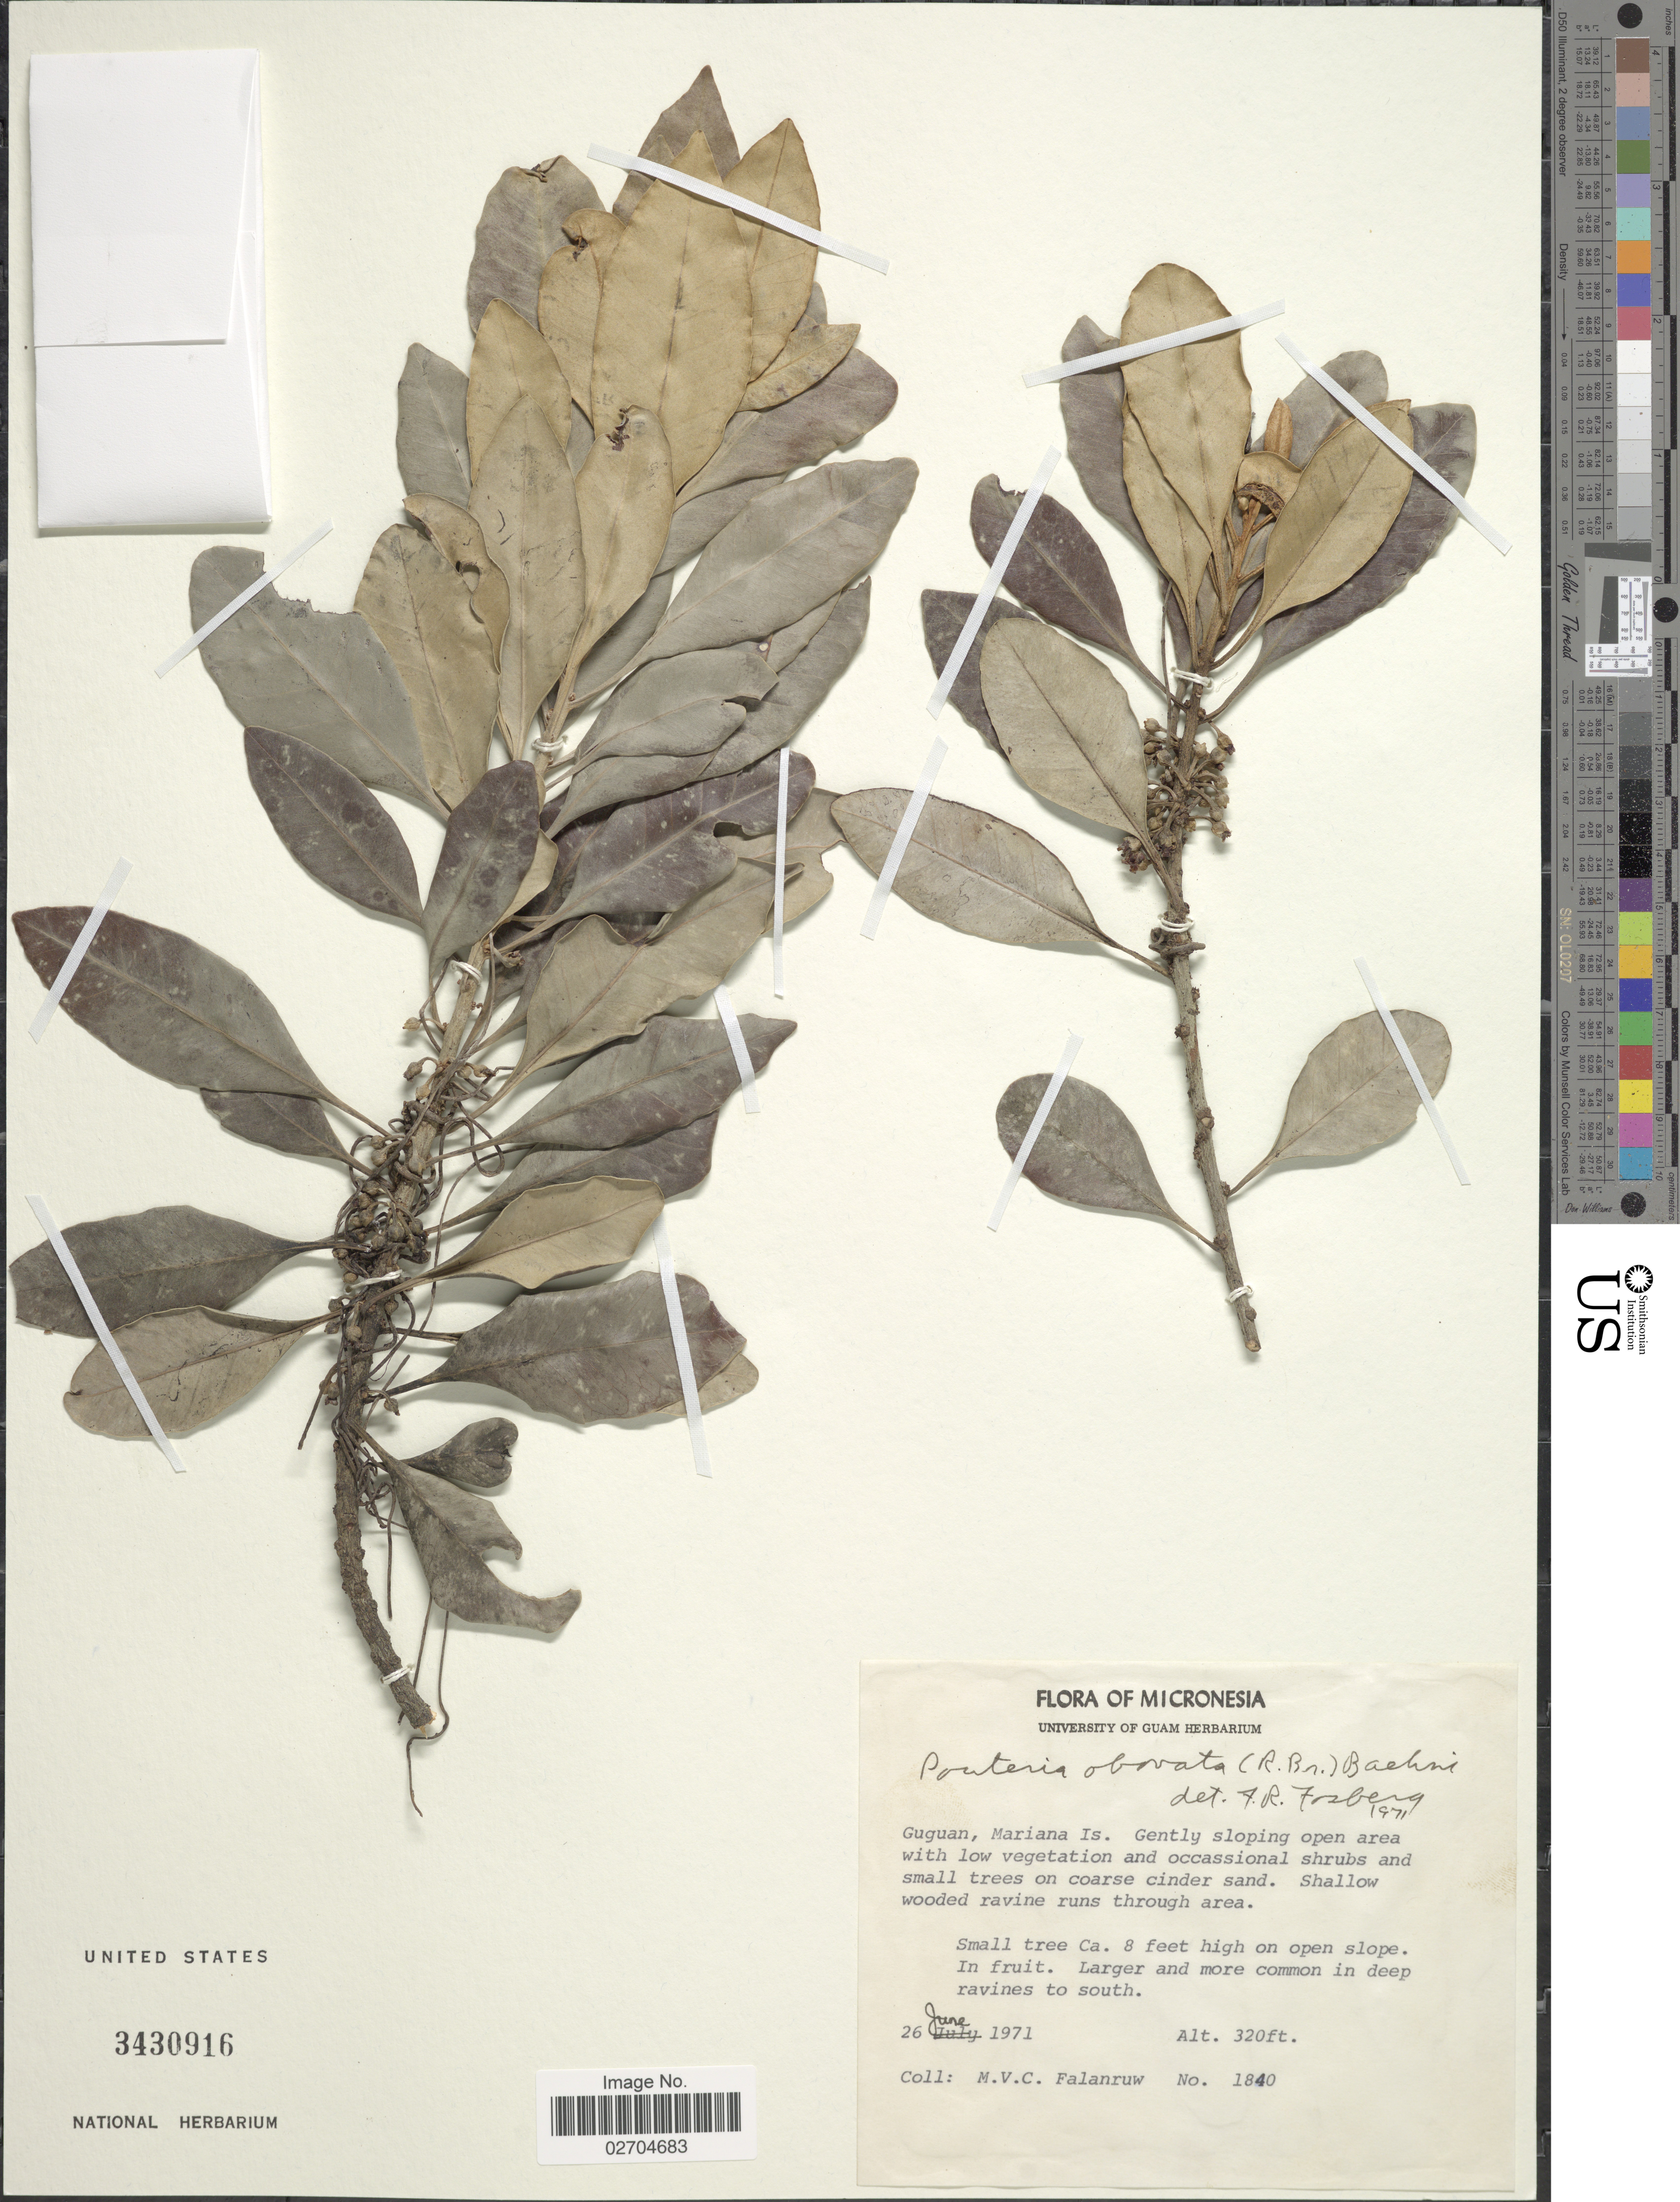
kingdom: Plantae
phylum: Tracheophyta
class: Magnoliopsida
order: Ericales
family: Sapotaceae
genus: Planchonella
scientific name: Planchonella obovata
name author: (R. Br.) Pierre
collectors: M. V. Falanruw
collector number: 1840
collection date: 1971-06-26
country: Northern Mariana Islands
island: Guguan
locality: Guguan, Mariana Is.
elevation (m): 98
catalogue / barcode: US 3430916